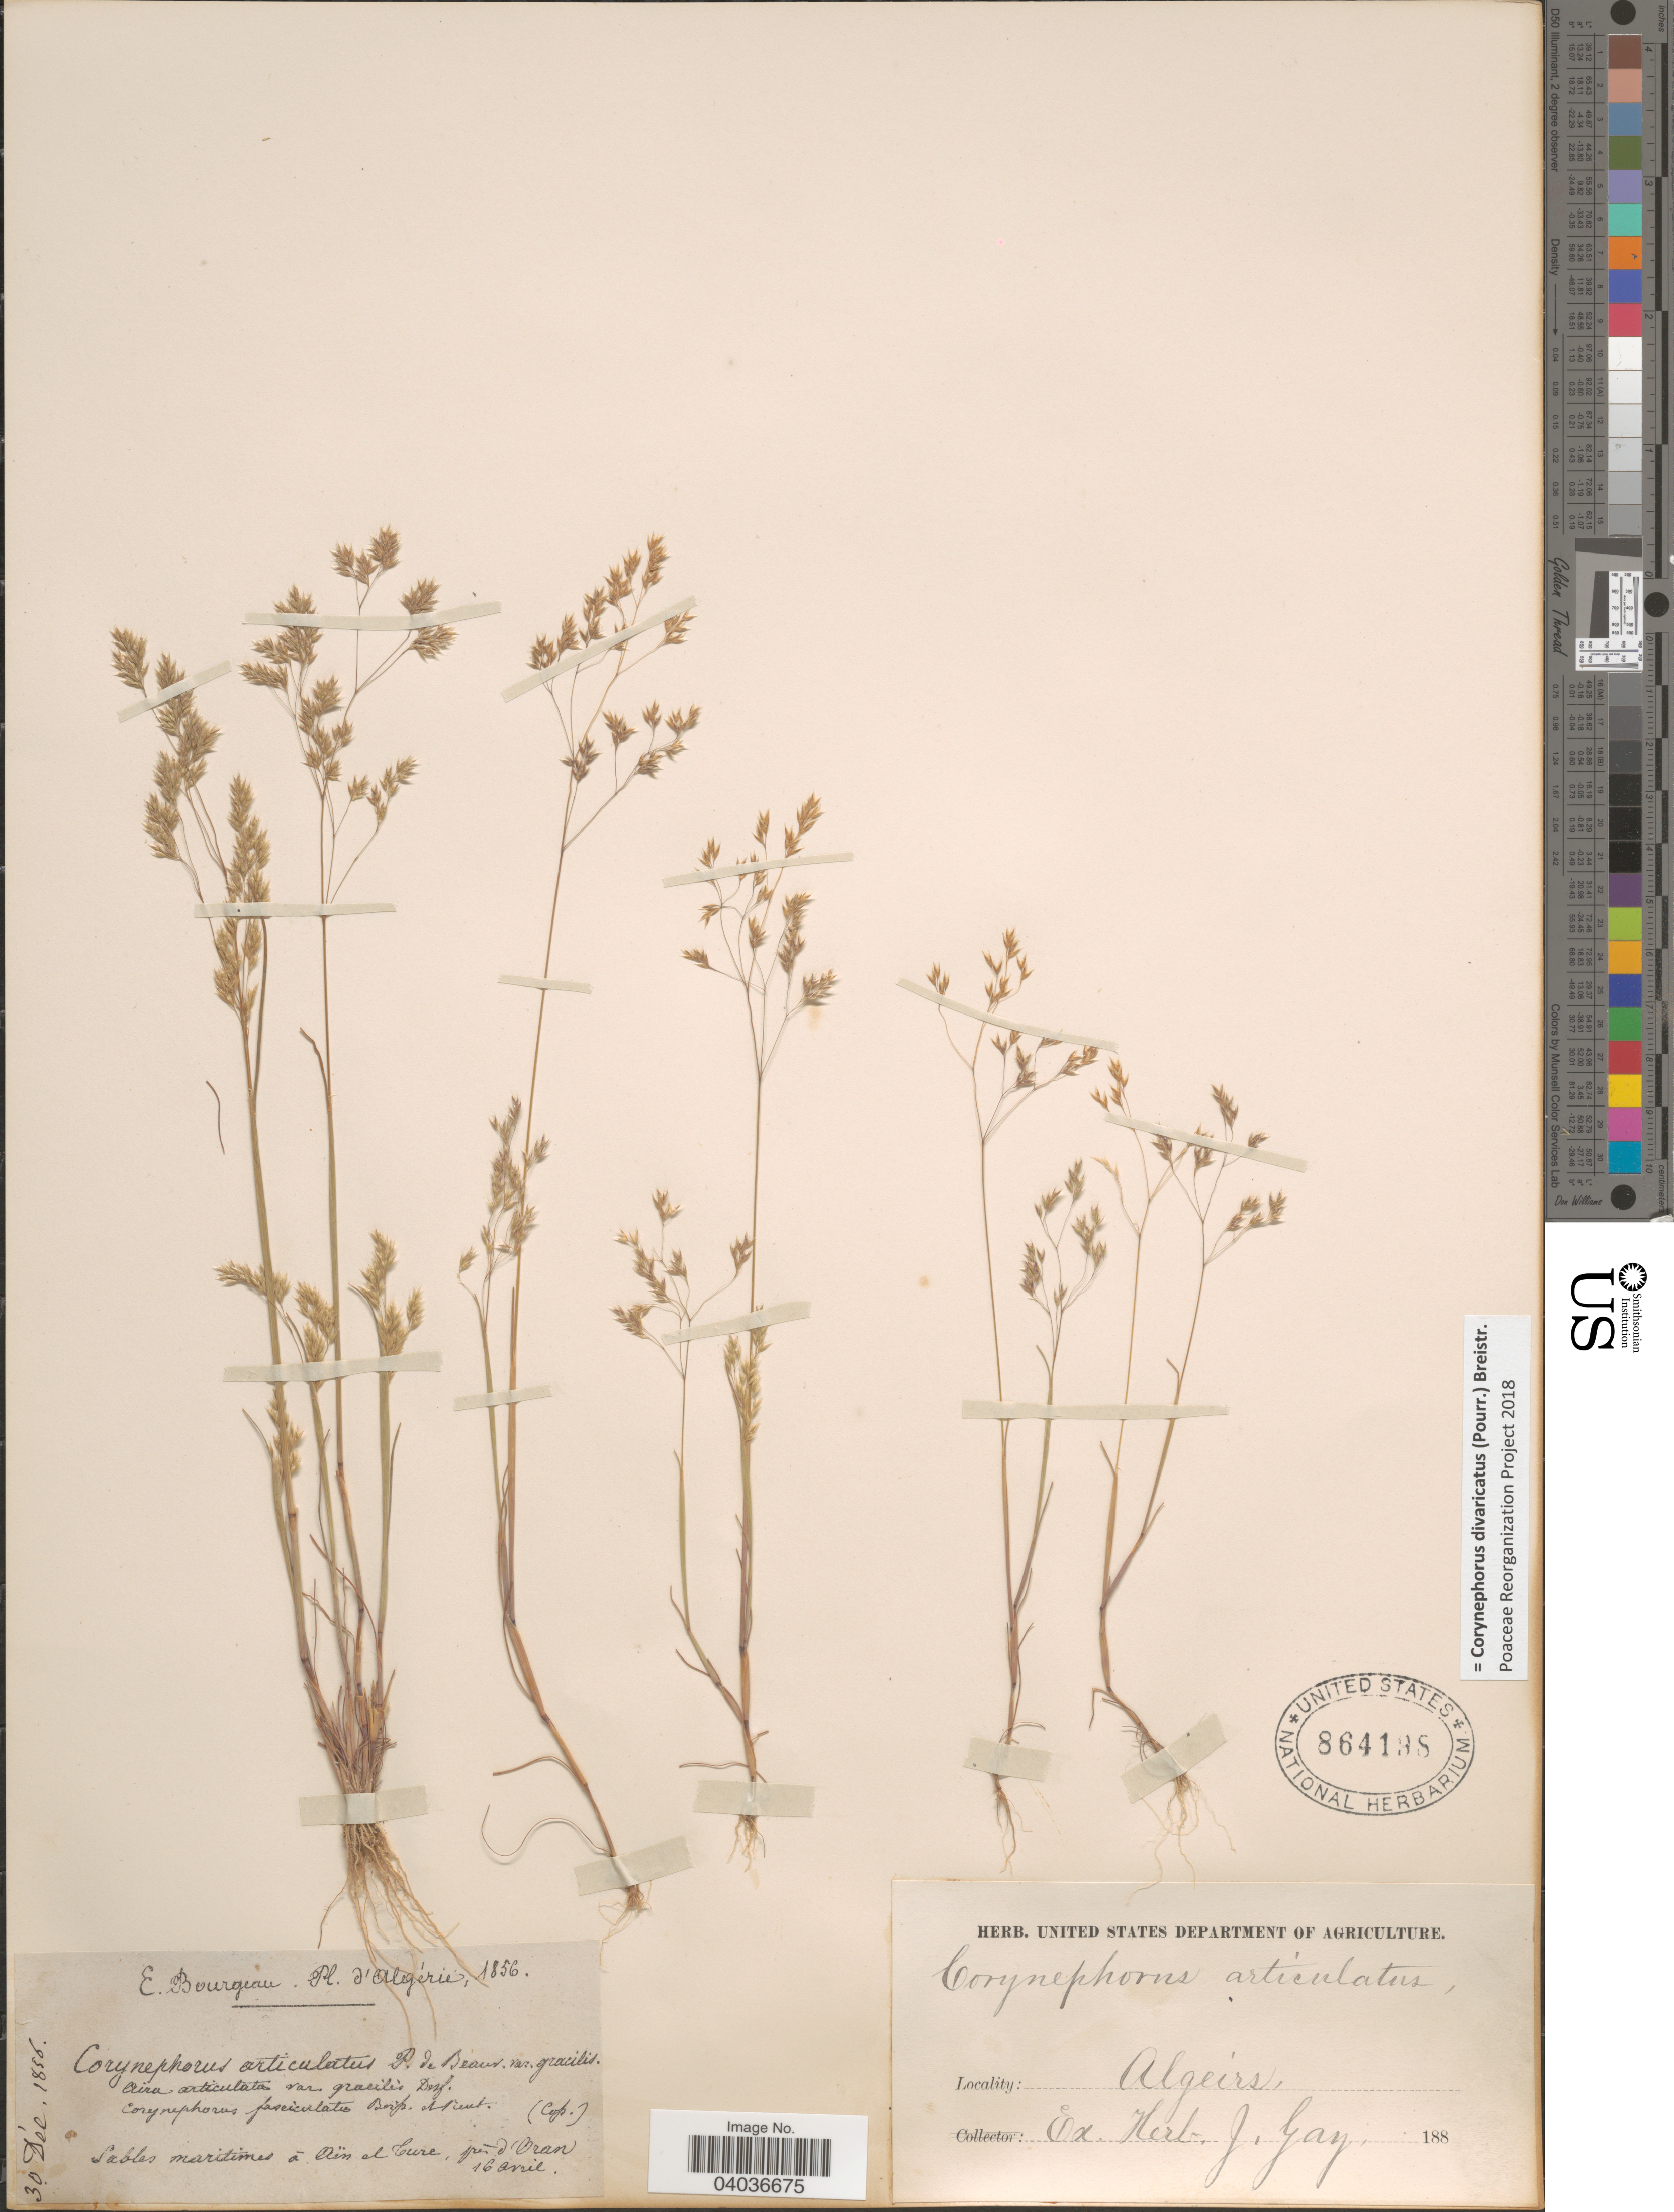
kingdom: Plantae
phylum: Tracheophyta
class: Liliopsida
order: Poales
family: Poaceae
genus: Corynephorus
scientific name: Corynephorus divaricatus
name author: (Pourr.) Breistroffer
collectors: E. Bourgeau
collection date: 1856-04-16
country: Algeria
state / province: Oran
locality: Sables maritimes á Oïn el Cure, près d'Oran.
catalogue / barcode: US 864198